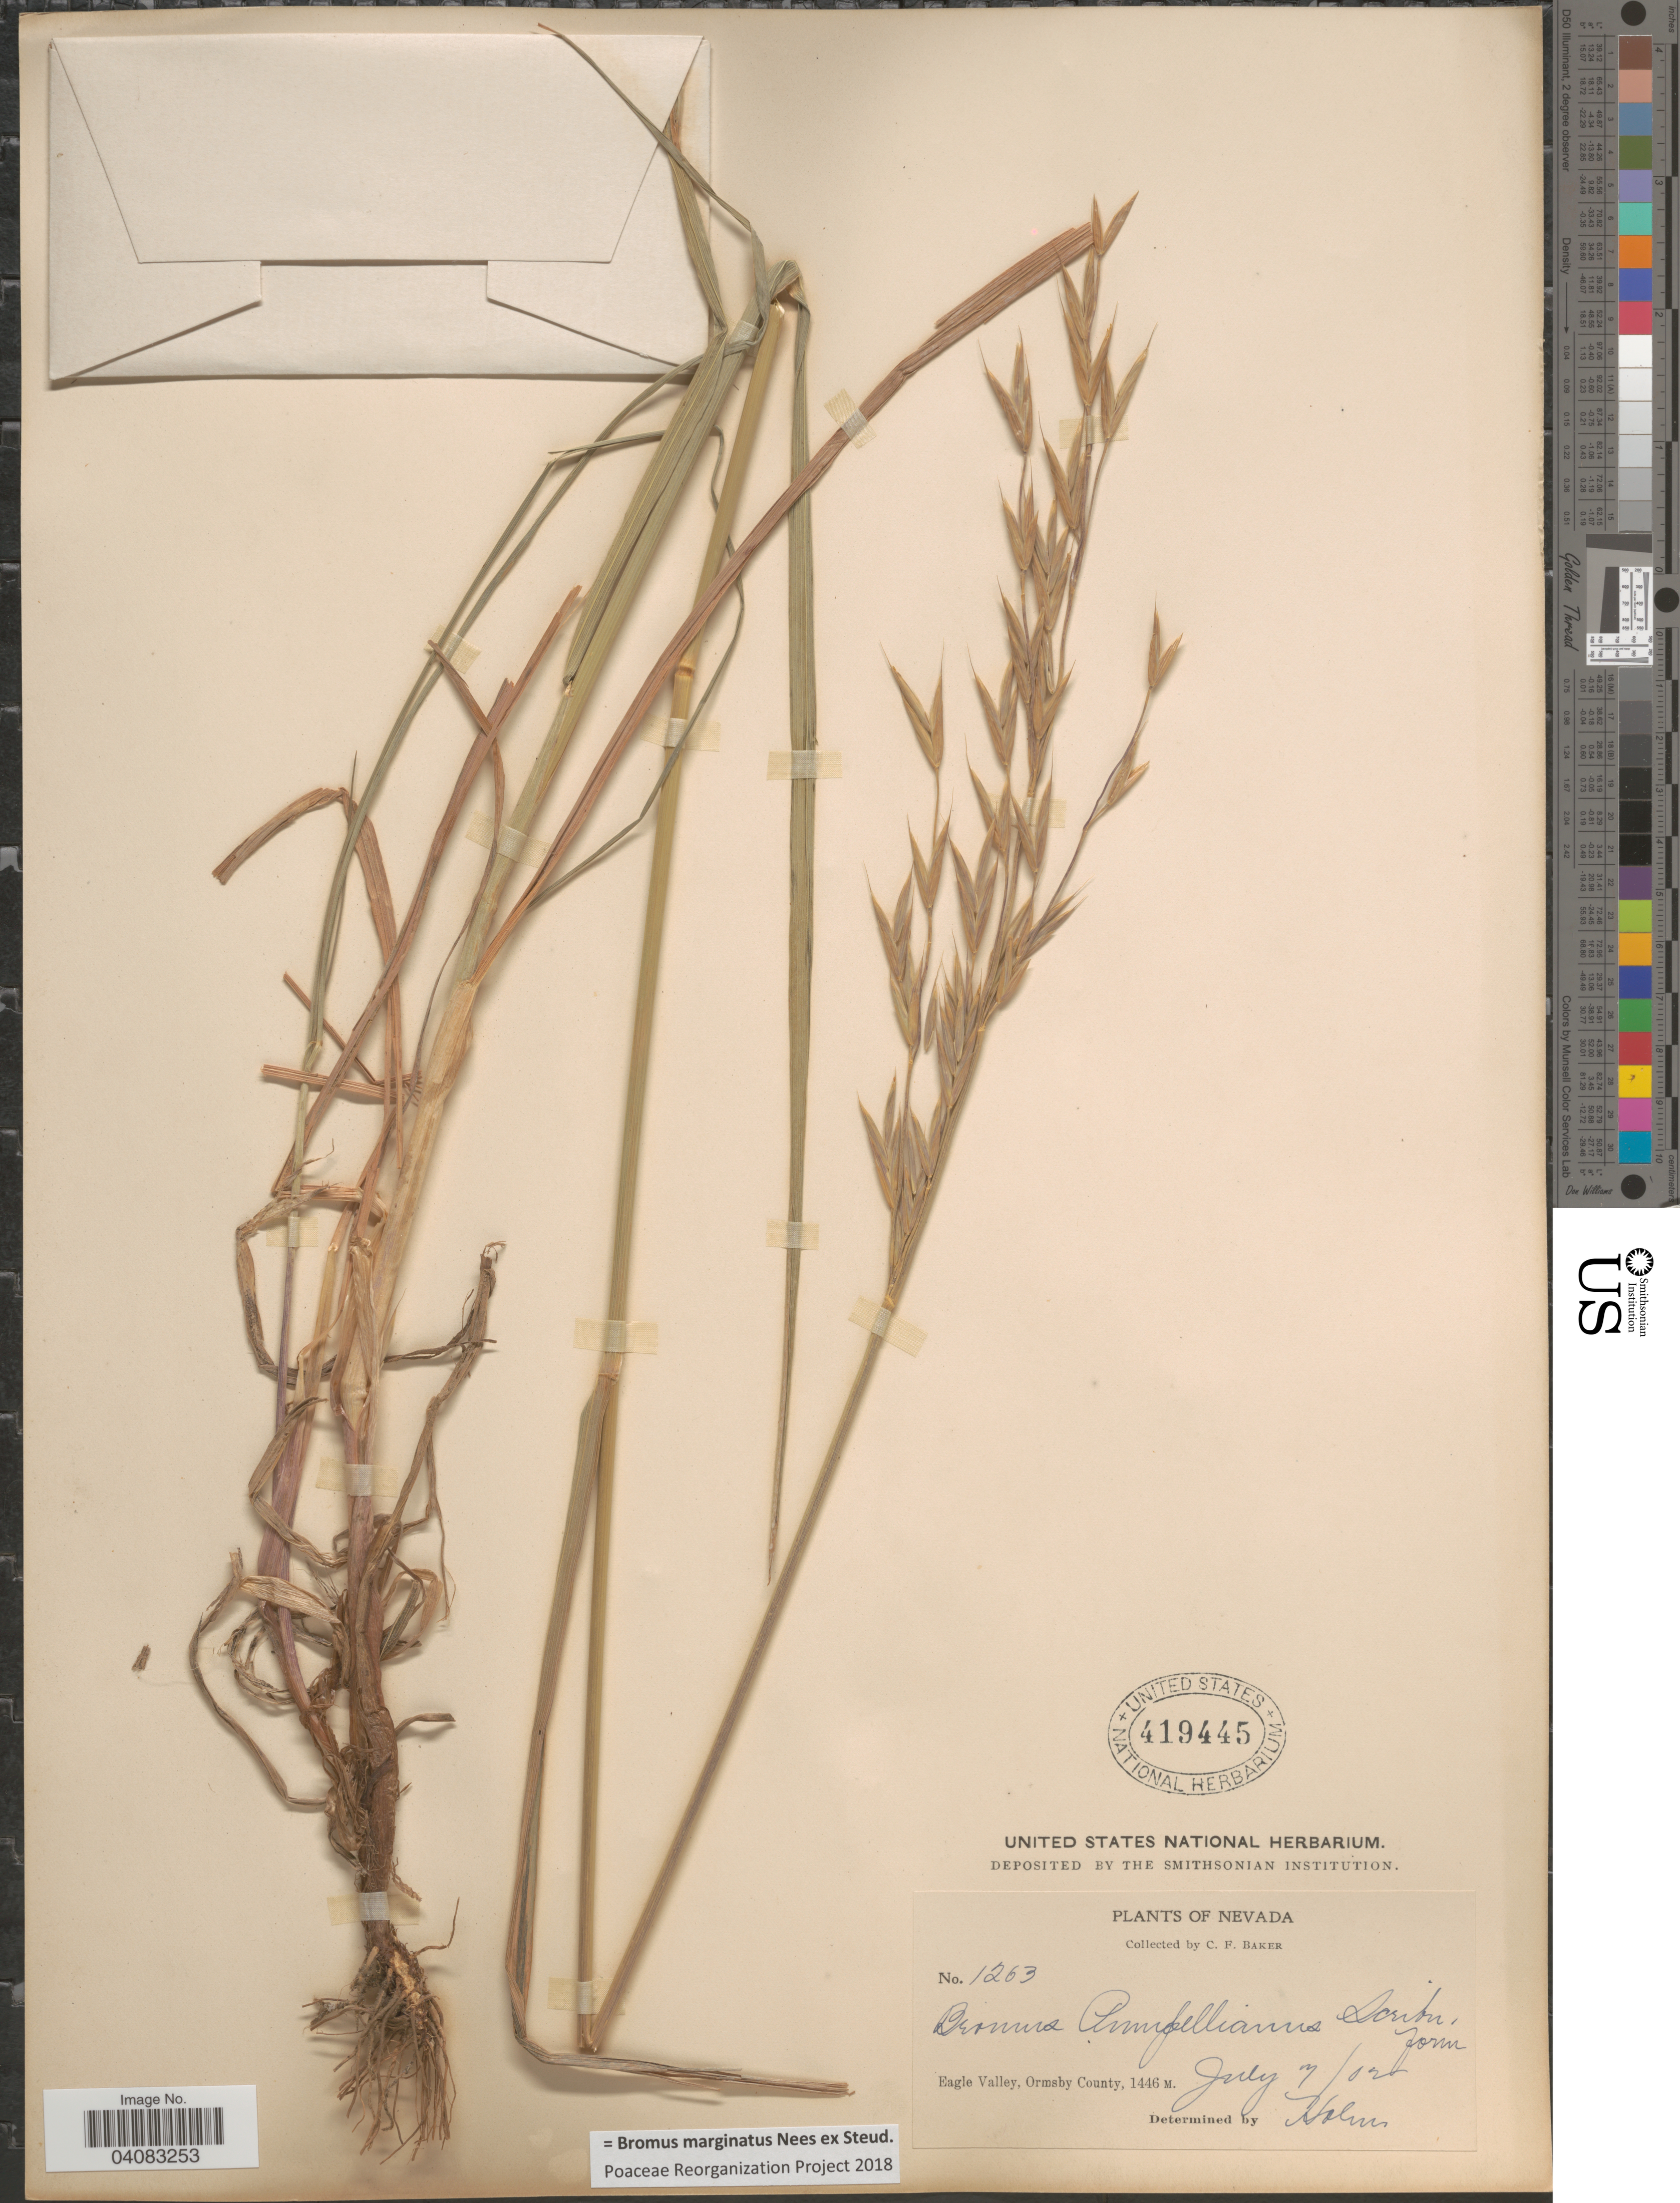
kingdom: Plantae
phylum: Tracheophyta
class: Liliopsida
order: Poales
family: Poaceae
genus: Bromus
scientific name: Bromus marginatus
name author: Nees ex Steud.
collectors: C. F. Baker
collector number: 1263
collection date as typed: Transcribed d/m/y: 7/7/2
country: United States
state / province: Nevada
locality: Eagle Valley, Ormsby County.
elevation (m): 1446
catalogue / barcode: US 419445